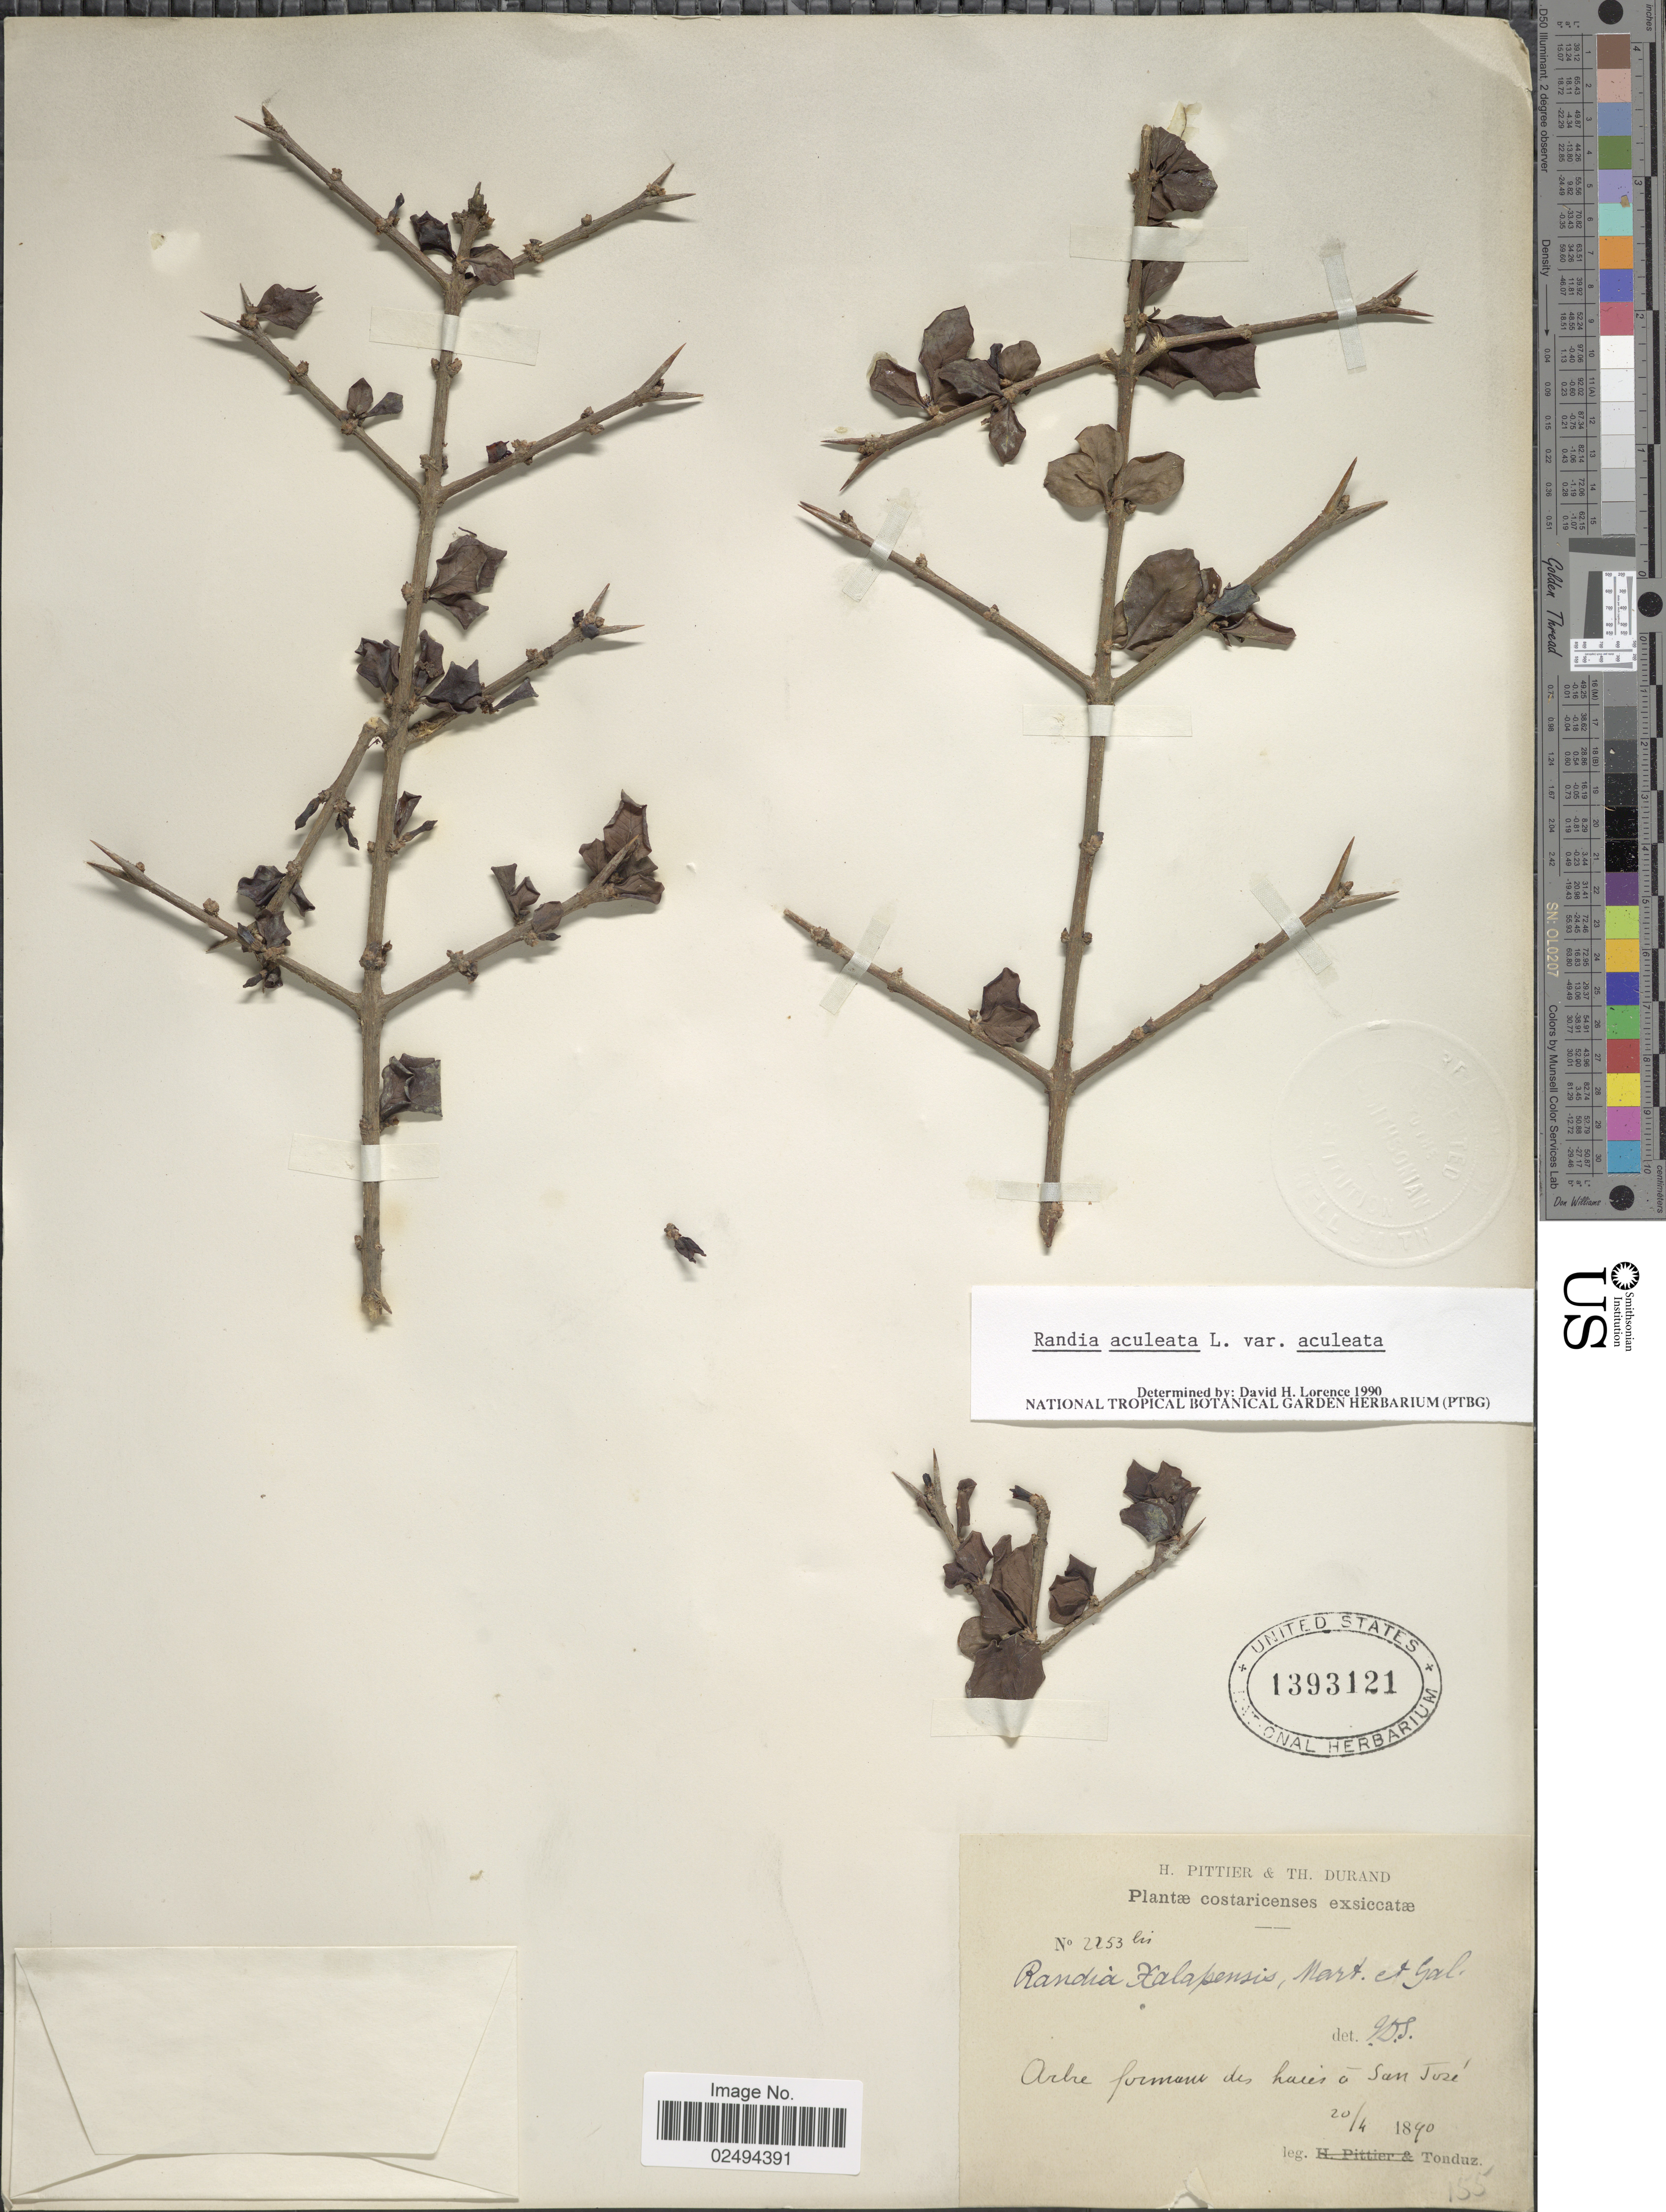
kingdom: Plantae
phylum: Tracheophyta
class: Magnoliopsida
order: Gentianales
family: Rubiaceae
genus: Randia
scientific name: Randia aculeata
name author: L.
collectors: A. Tonduz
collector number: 2253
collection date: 1890-04-20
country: Costa Rica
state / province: San José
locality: Arlre formane des haies a San Jose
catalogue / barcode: US 1393121